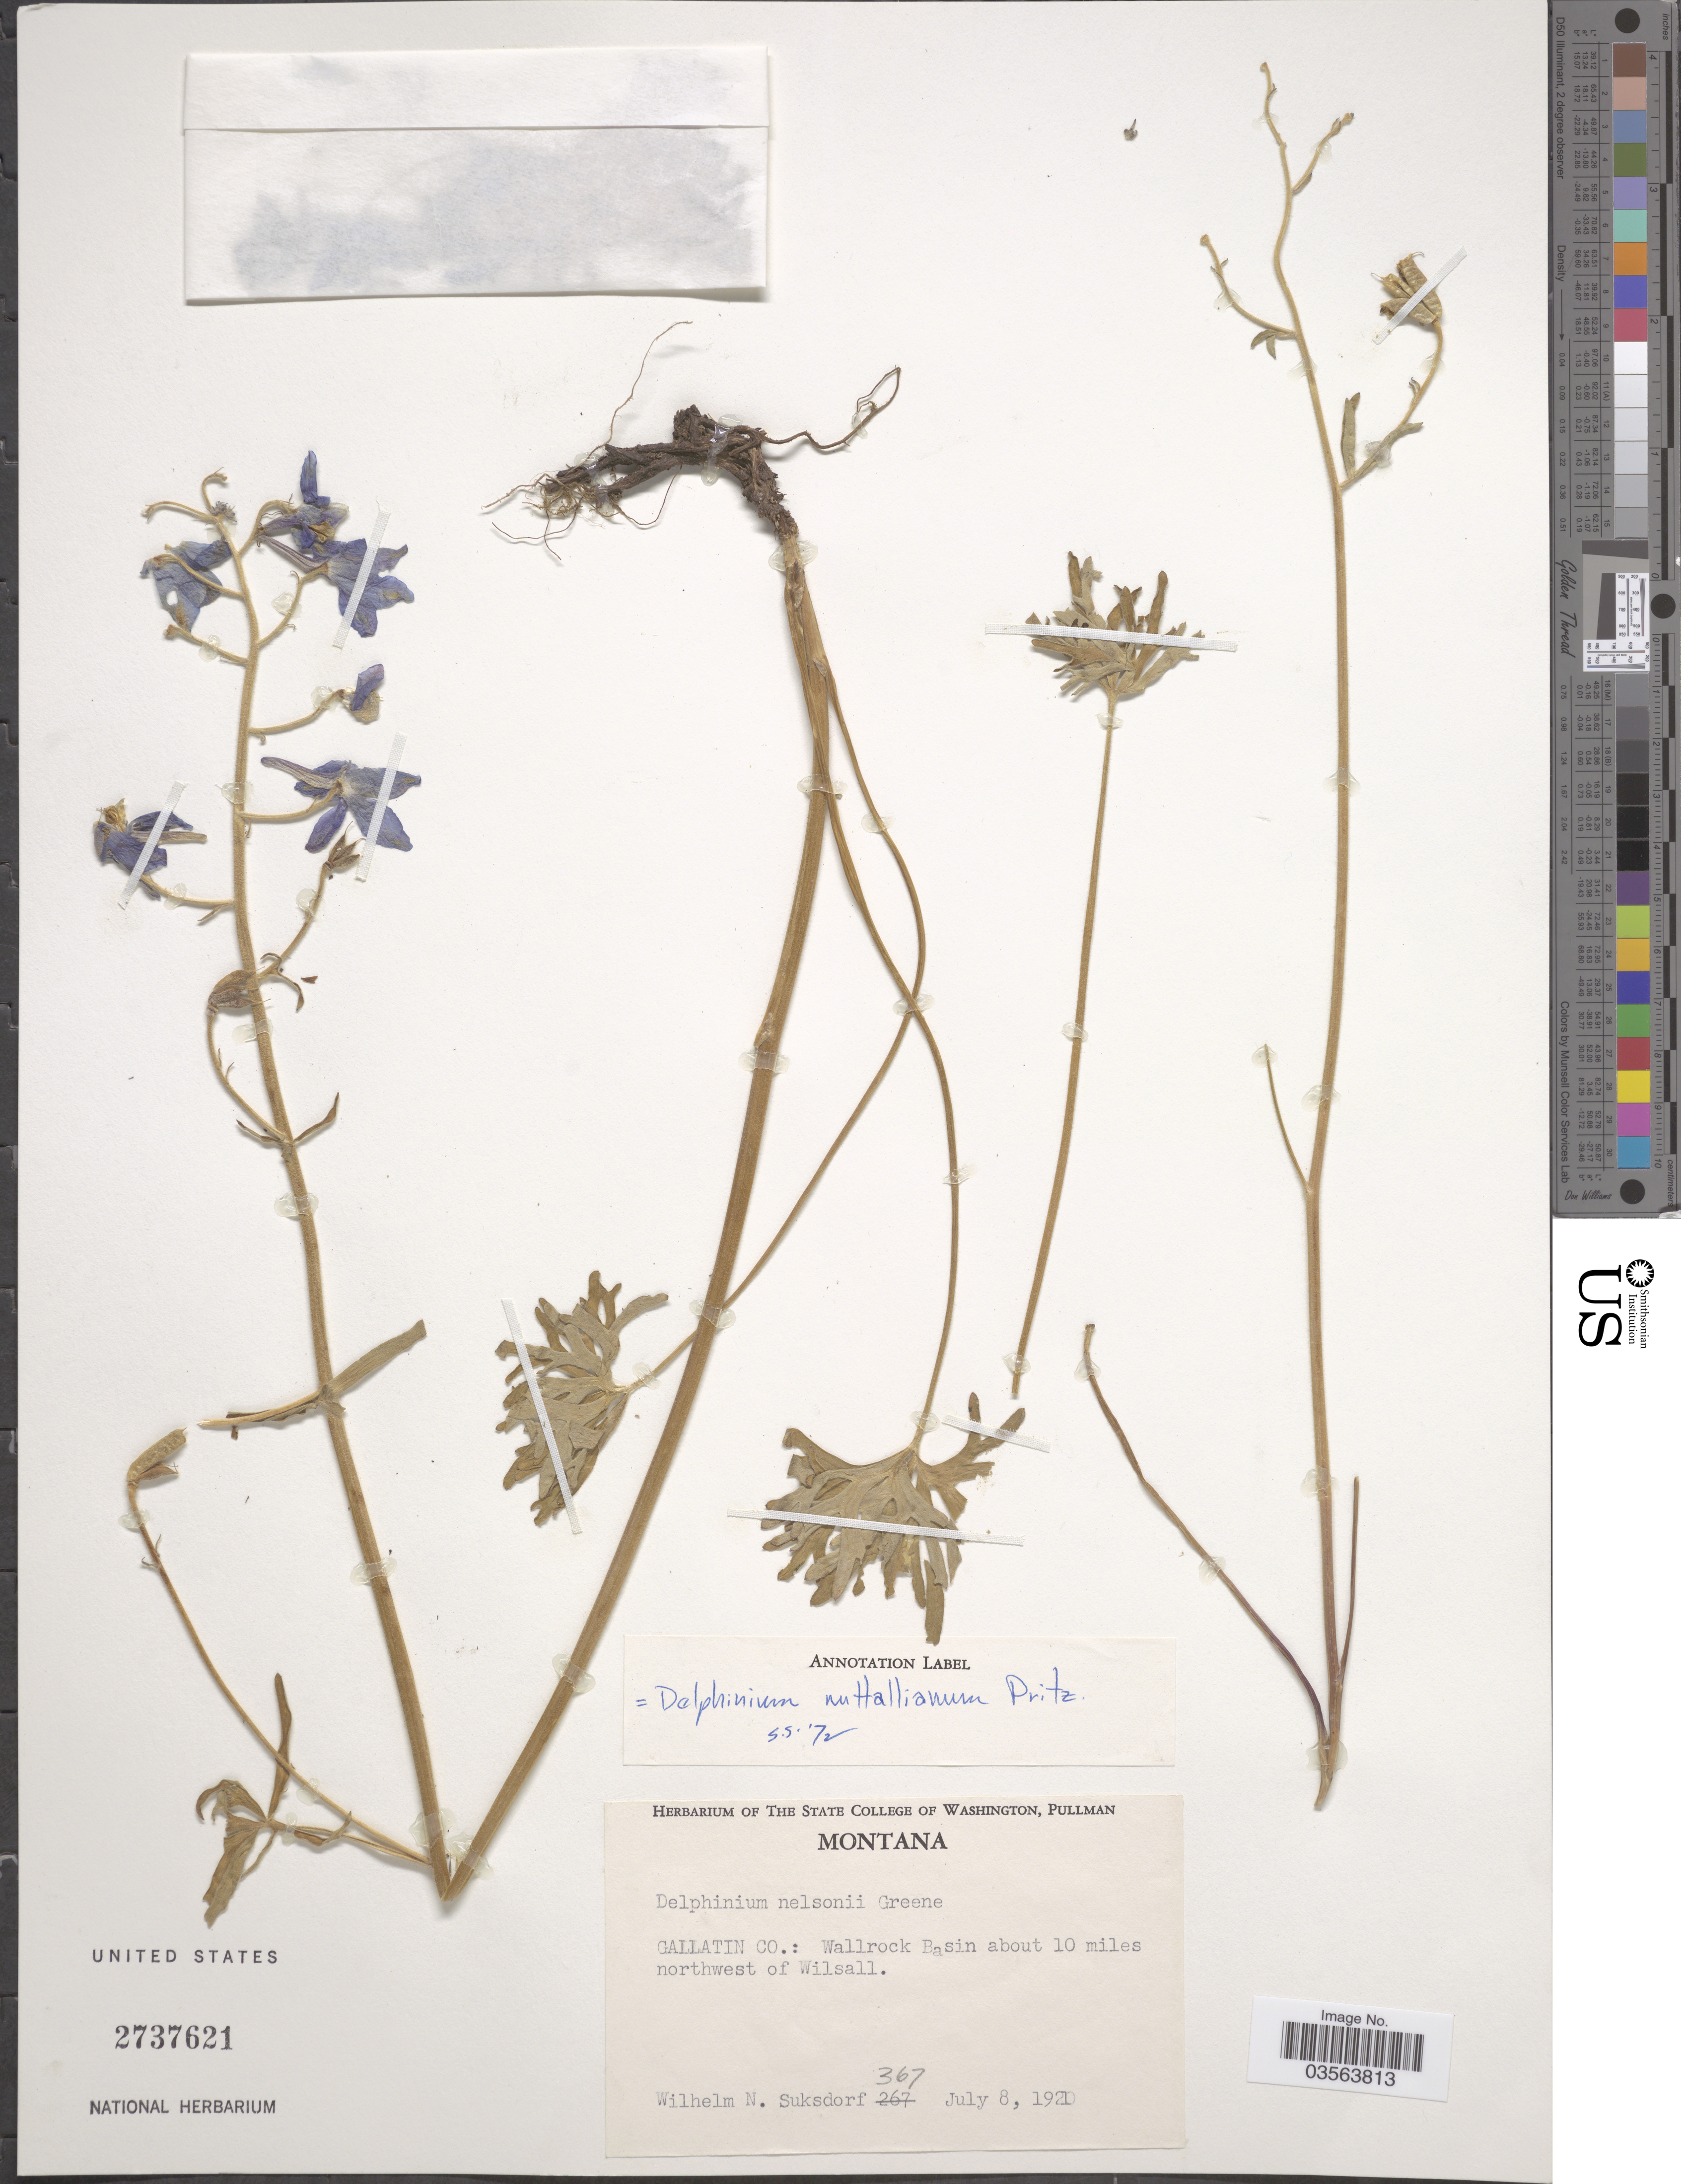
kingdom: Plantae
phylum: Tracheophyta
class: Magnoliopsida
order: Ranunculales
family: Ranunculaceae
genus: Delphinium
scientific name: Delphinium nuttallianum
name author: E. Pritz. ex Walpers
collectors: W. N. Suksdorf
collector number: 367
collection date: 1921-07-08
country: United States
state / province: Montana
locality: Gallatin Co.: Wallrock Basin about 10 miles northwest of Wilsall.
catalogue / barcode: US 2737621